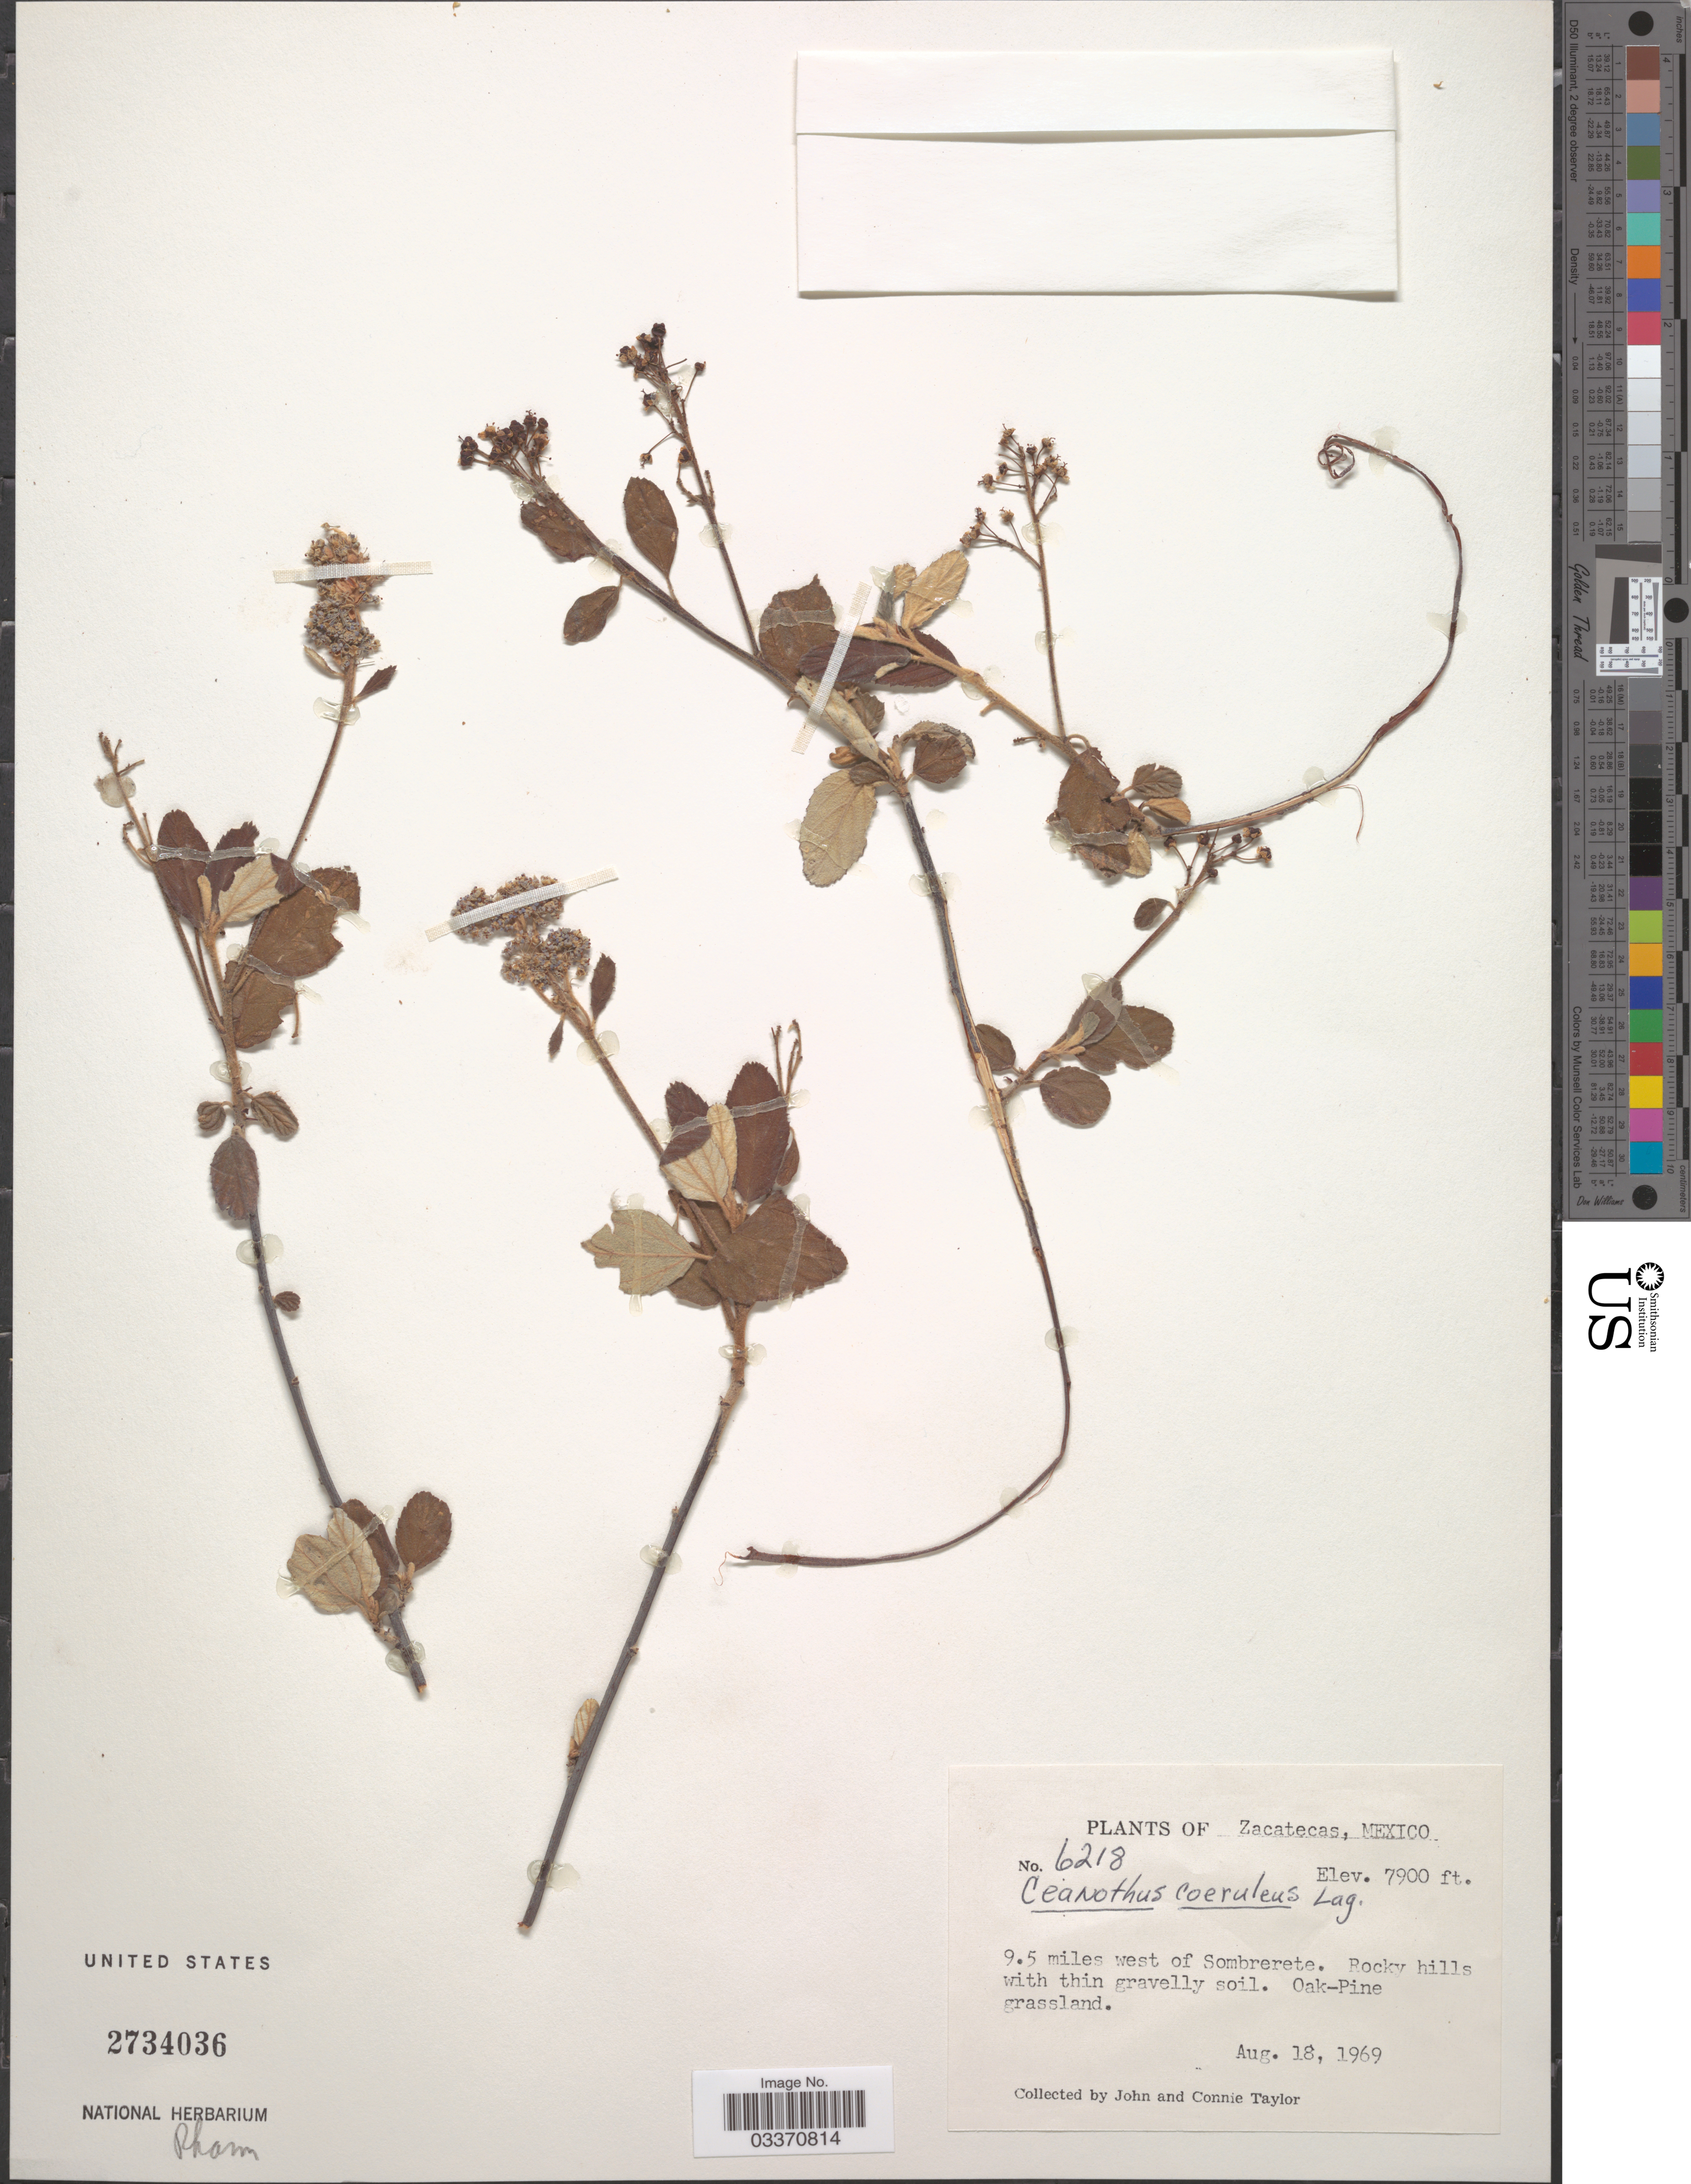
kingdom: Plantae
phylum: Tracheophyta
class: Magnoliopsida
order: Rosales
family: Rhamnaceae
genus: Ceanothus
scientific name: Ceanothus caeruleus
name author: Lag.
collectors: J. Taylor & C. Taylor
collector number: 6218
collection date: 1969-08-18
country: Mexico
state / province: Zacatecas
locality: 9.5 miles west of Sombrerete.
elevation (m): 2408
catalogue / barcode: US 2734036